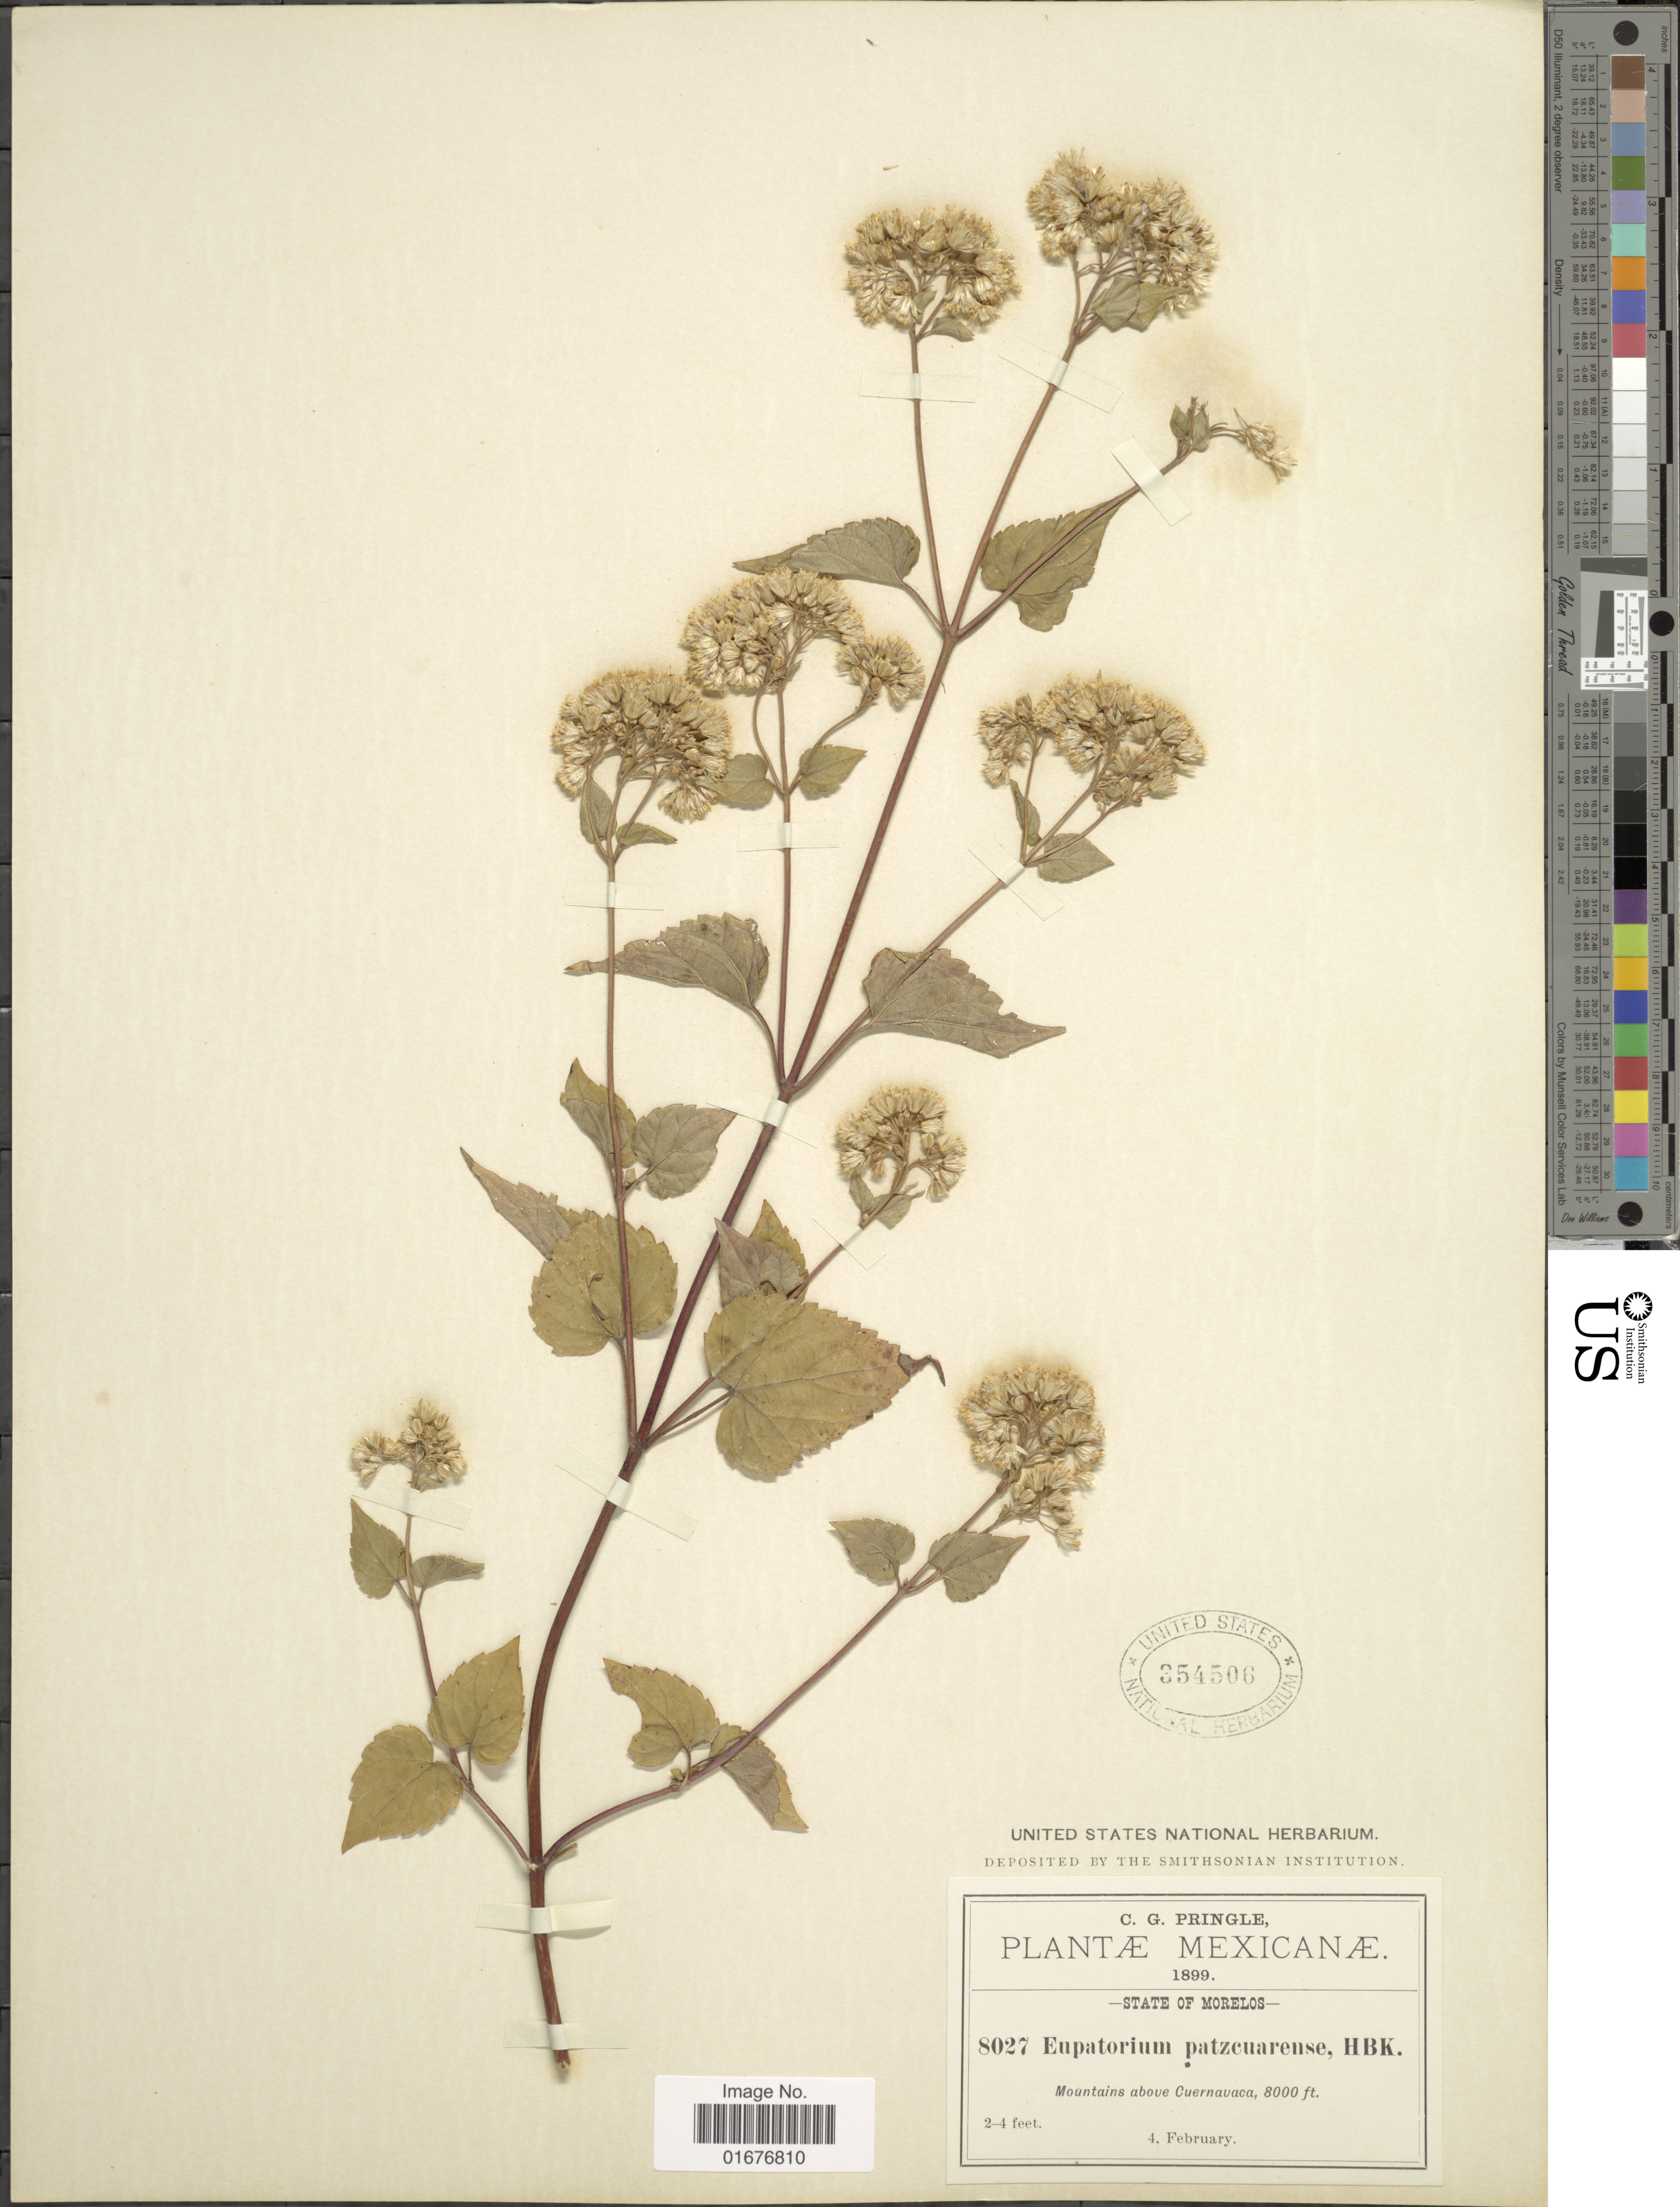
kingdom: Plantae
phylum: Tracheophyta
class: Magnoliopsida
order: Asterales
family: Asteraceae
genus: Ageratina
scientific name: Ageratina rufa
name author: (Greene) R.M. King & H. Rob.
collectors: C. G. Pringle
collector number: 8027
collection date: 1899-02-04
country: Mexico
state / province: Morelos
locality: Mountains above Cuernavaca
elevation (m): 2438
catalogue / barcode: US 354506